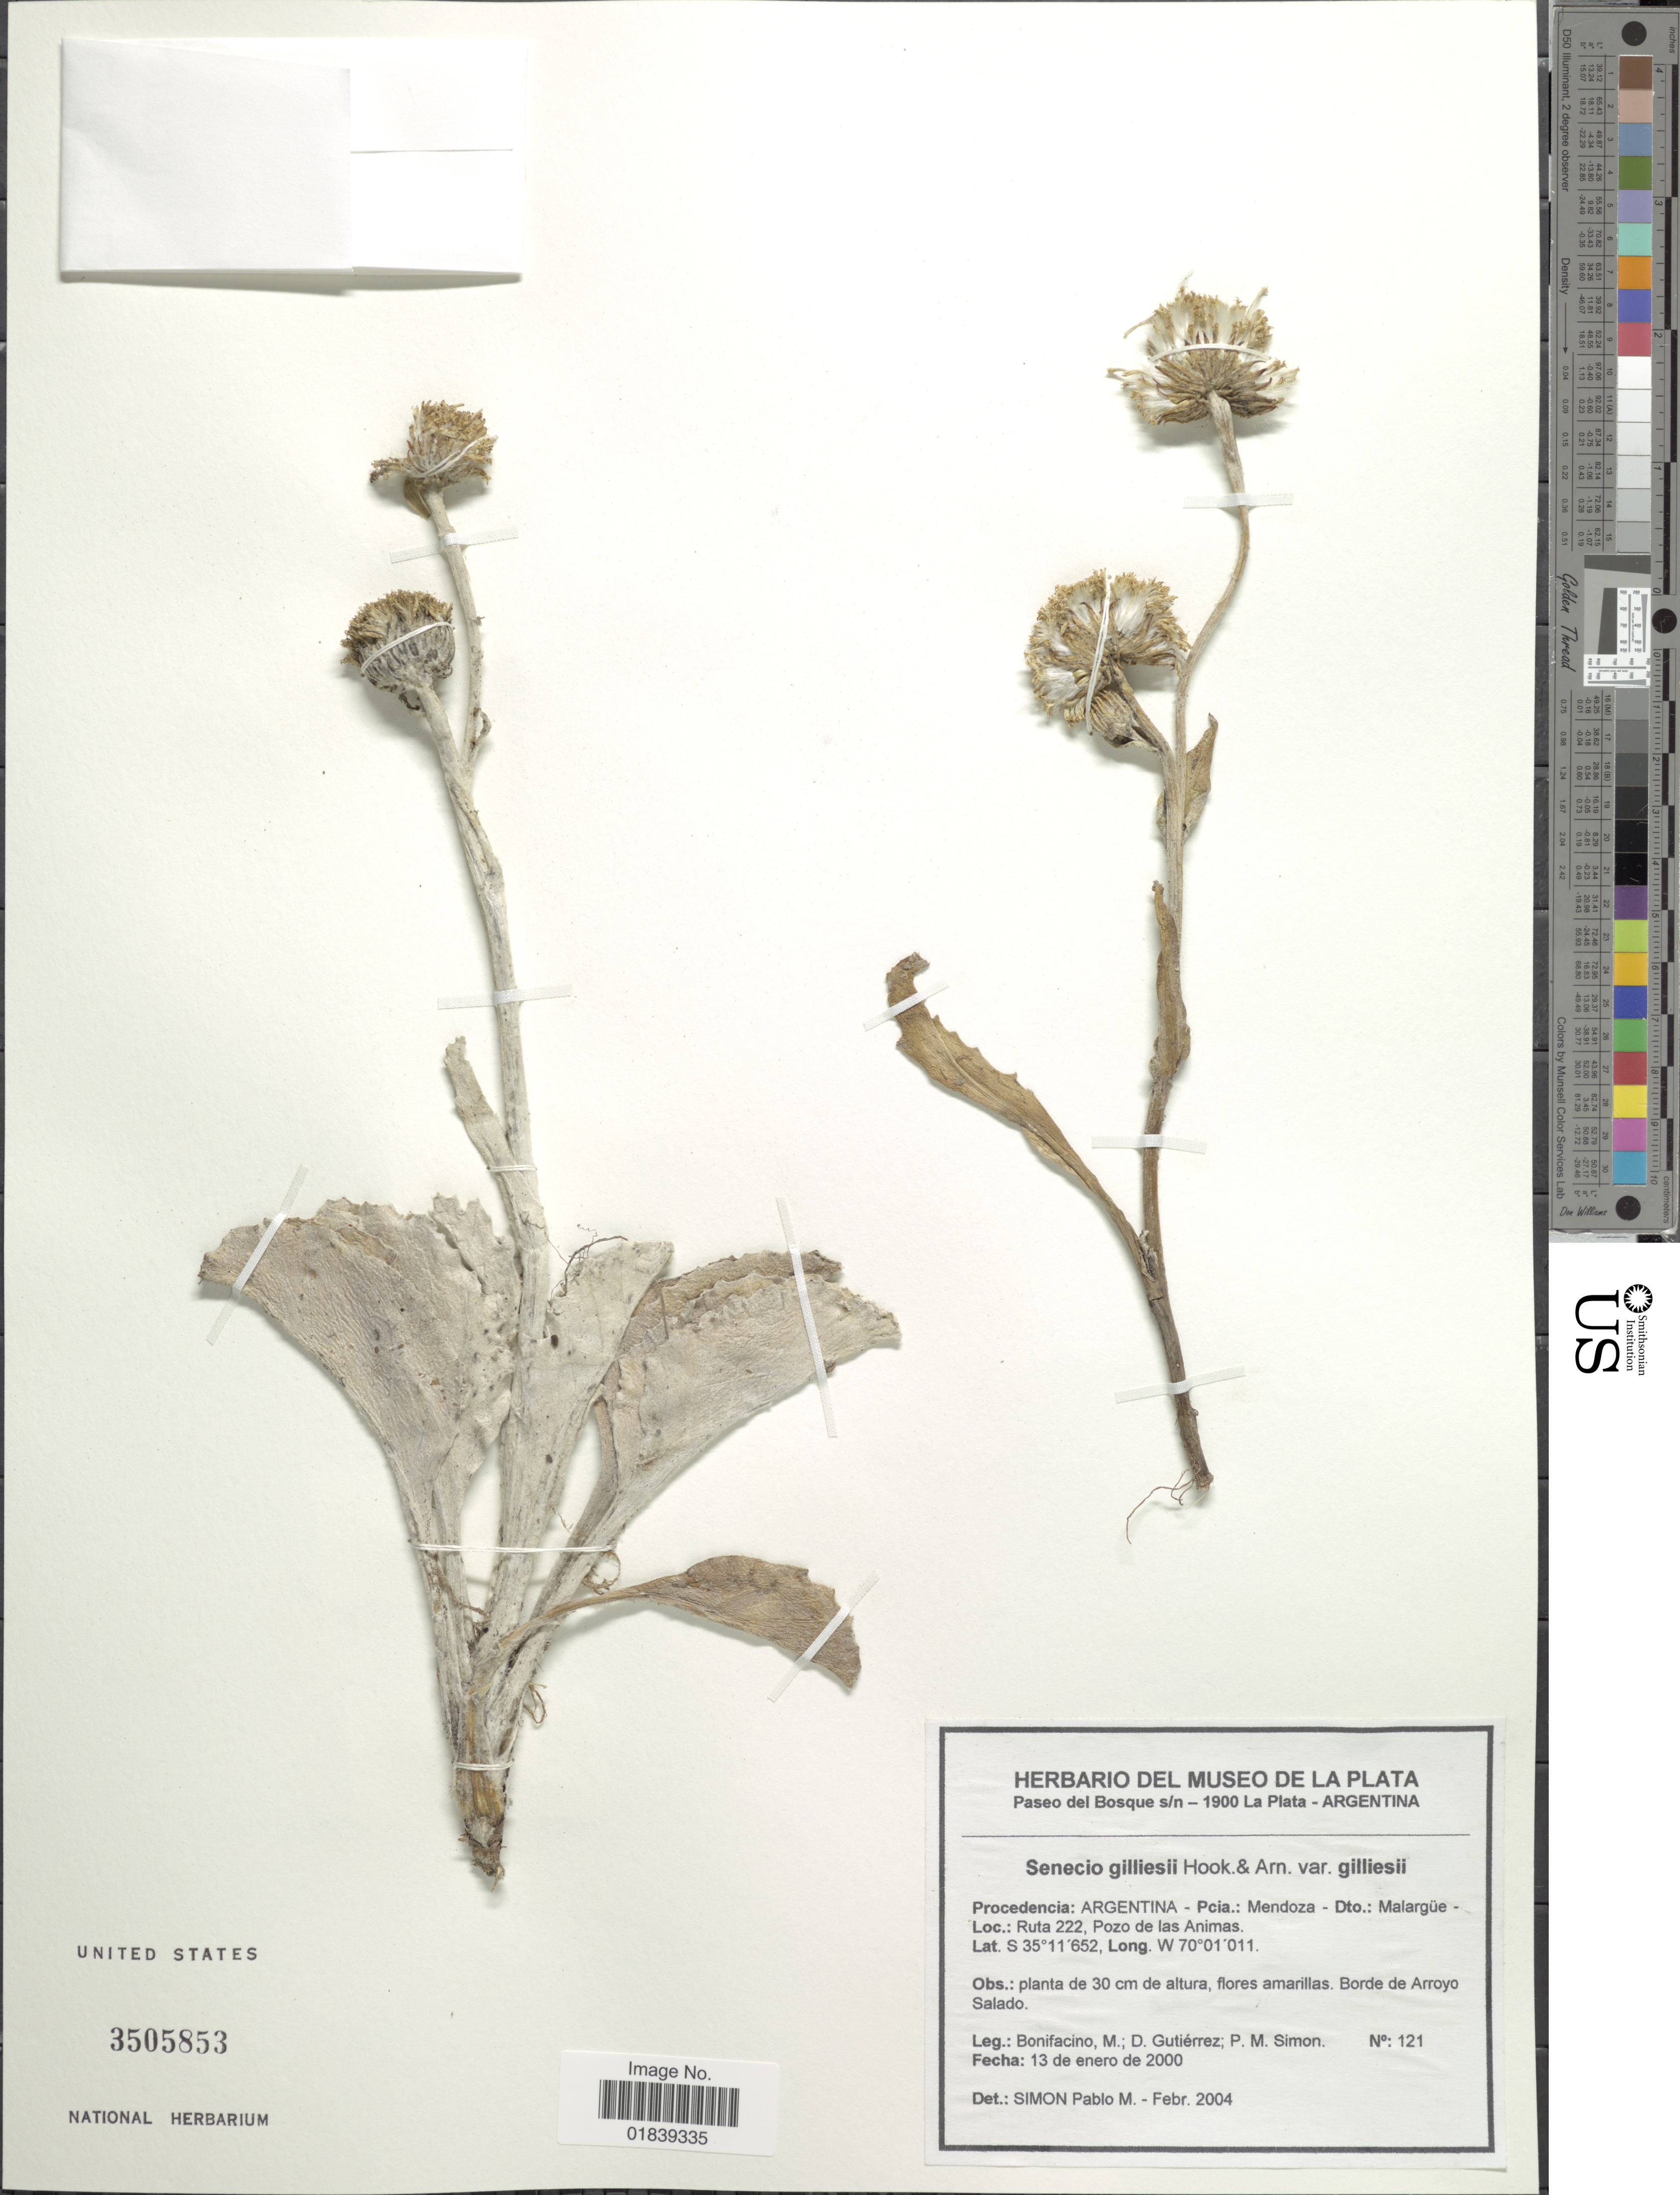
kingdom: Plantae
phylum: Tracheophyta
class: Magnoliopsida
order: Asterales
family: Asteraceae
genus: Senecio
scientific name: Senecio gilliesii var. gilliesii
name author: Hook. & Arn.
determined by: Salomon, Luciana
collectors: M. Bonifacino, D. G. Gutiérrez & P. M. Simón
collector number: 0121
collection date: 2000-01-13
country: Argentina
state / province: Mendoza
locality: Dto. Malargue, Ruta 222, Pozo de las Animas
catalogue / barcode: US 3505853